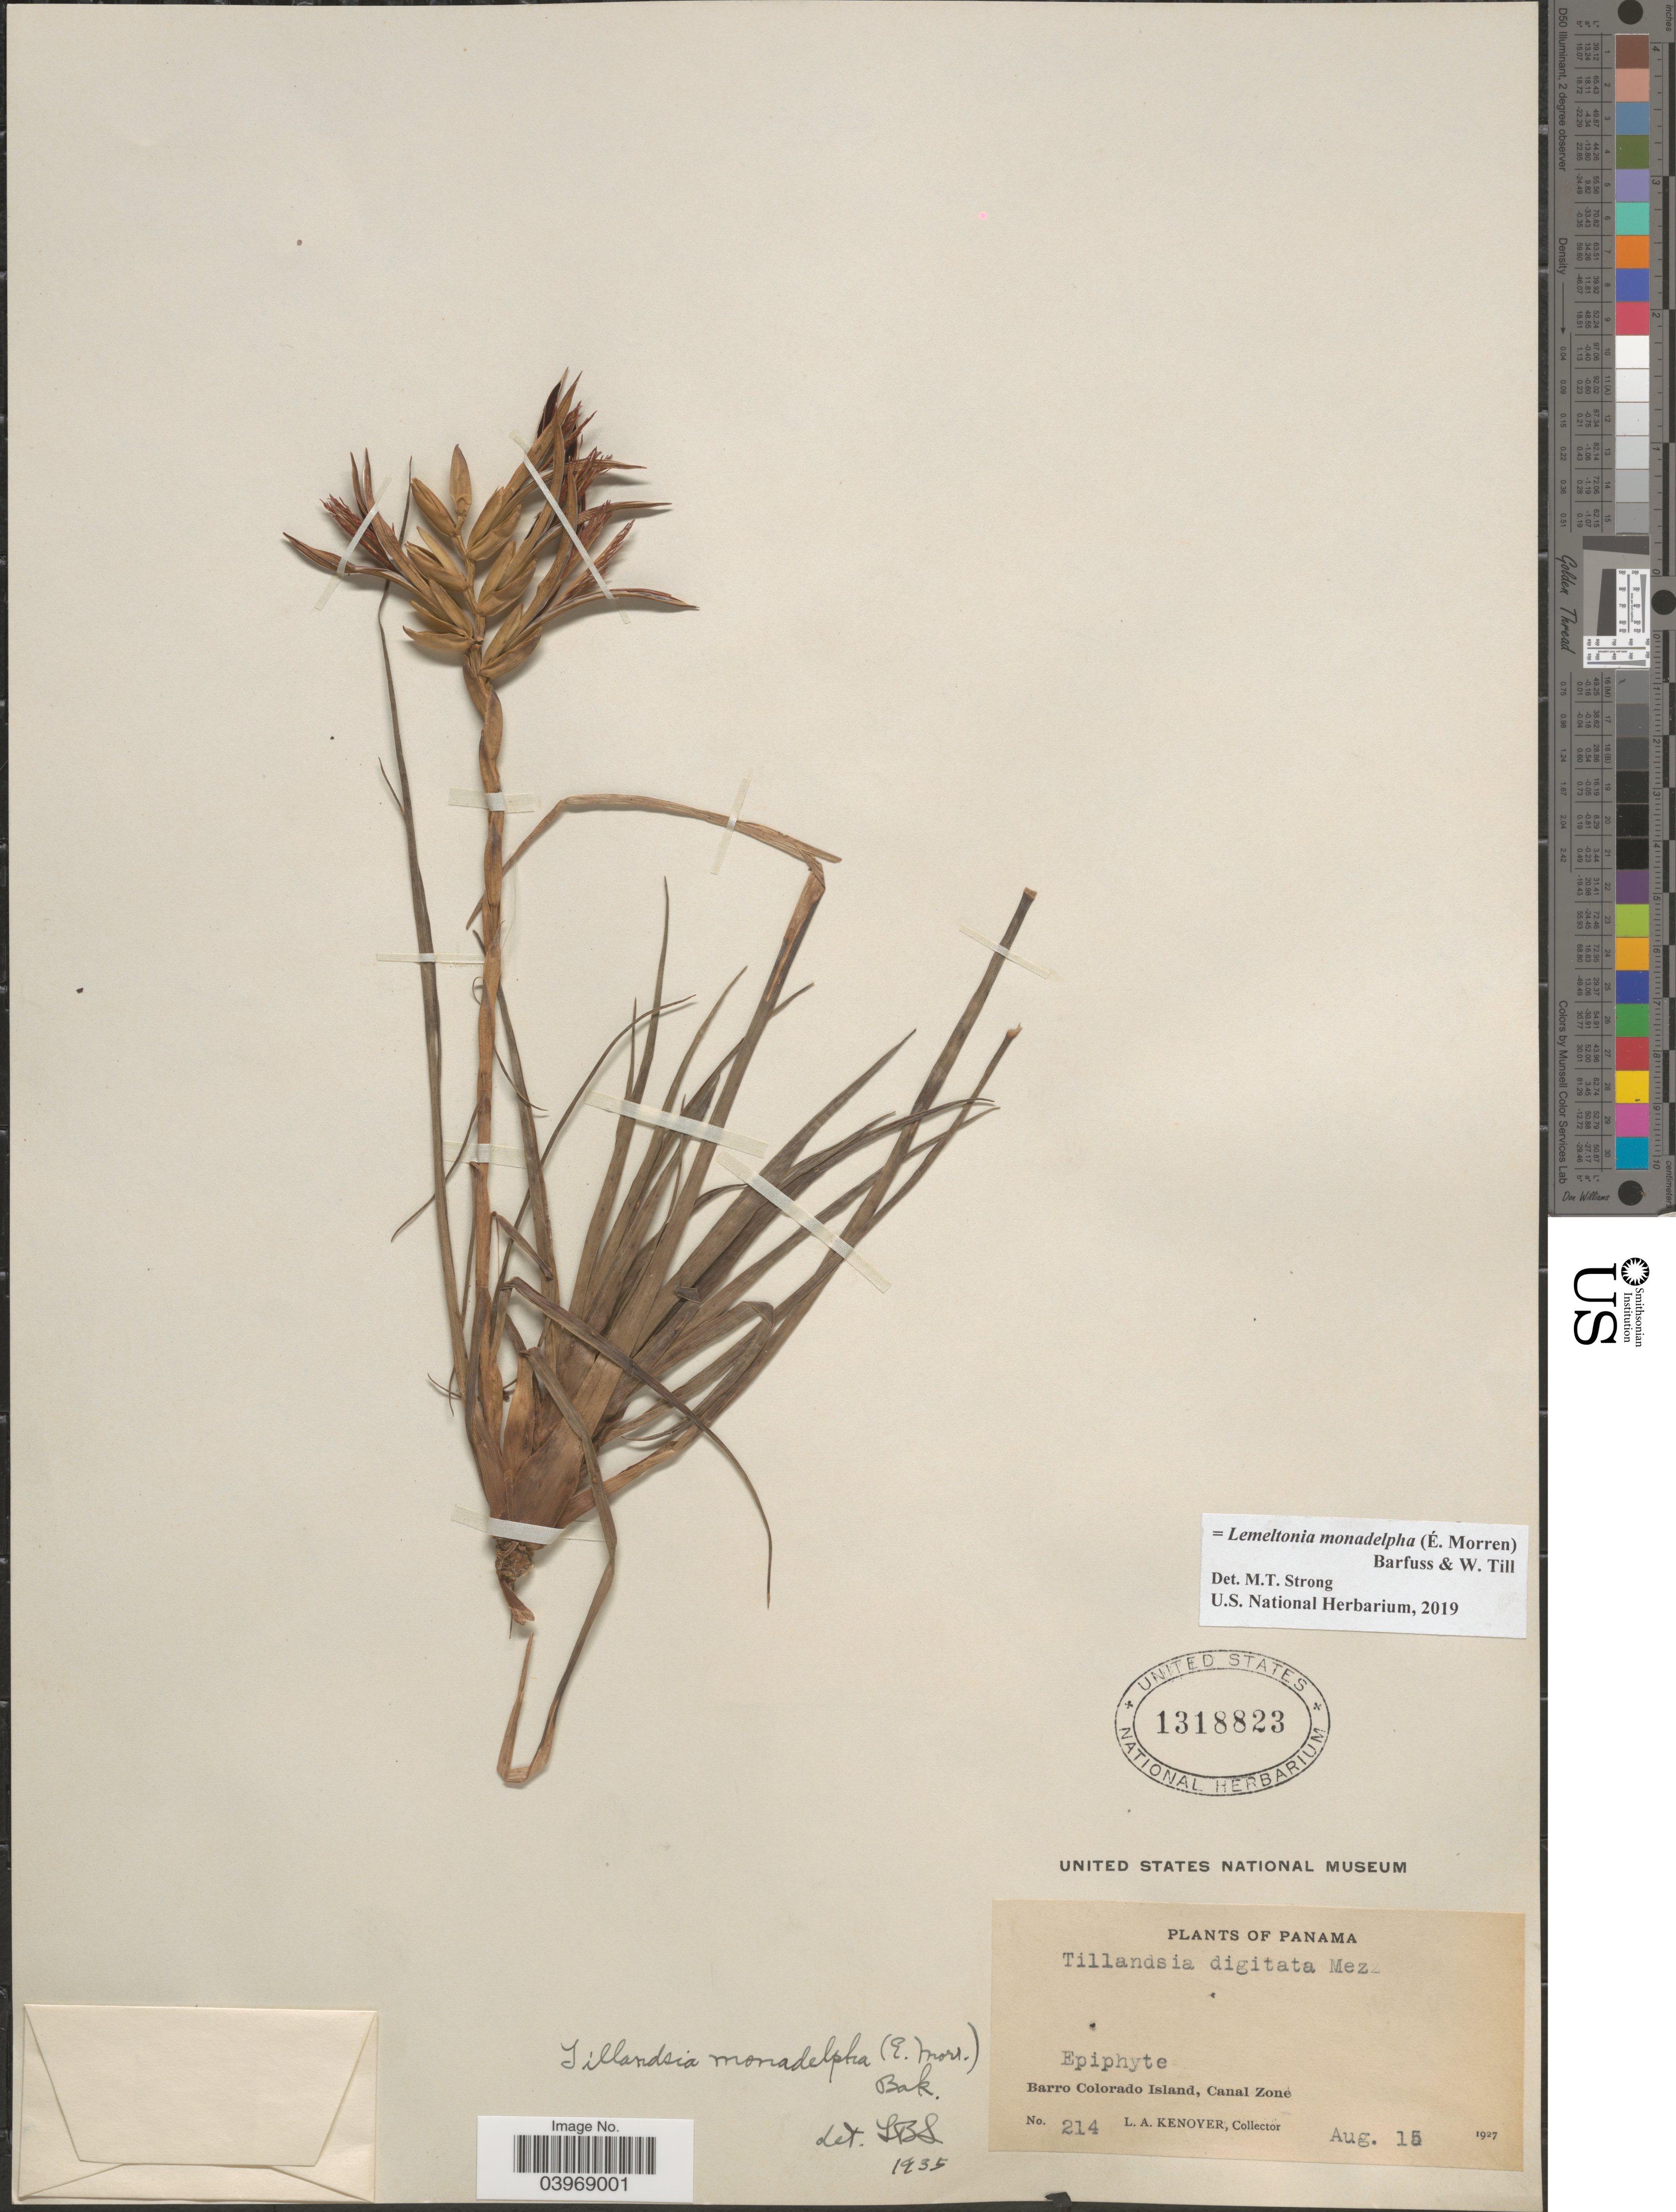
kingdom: Plantae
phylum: Tracheophyta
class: Liliopsida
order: Poales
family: Bromeliaceae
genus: Lemeltonia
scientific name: Lemeltonia monadelpha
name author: (É. Morren) Barfuss & W. Till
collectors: L. A. Kenoyer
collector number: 214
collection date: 1927-08-15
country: Panama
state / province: Panamá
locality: Barro Colorado Island, Canal Zone.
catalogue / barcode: US 1318823